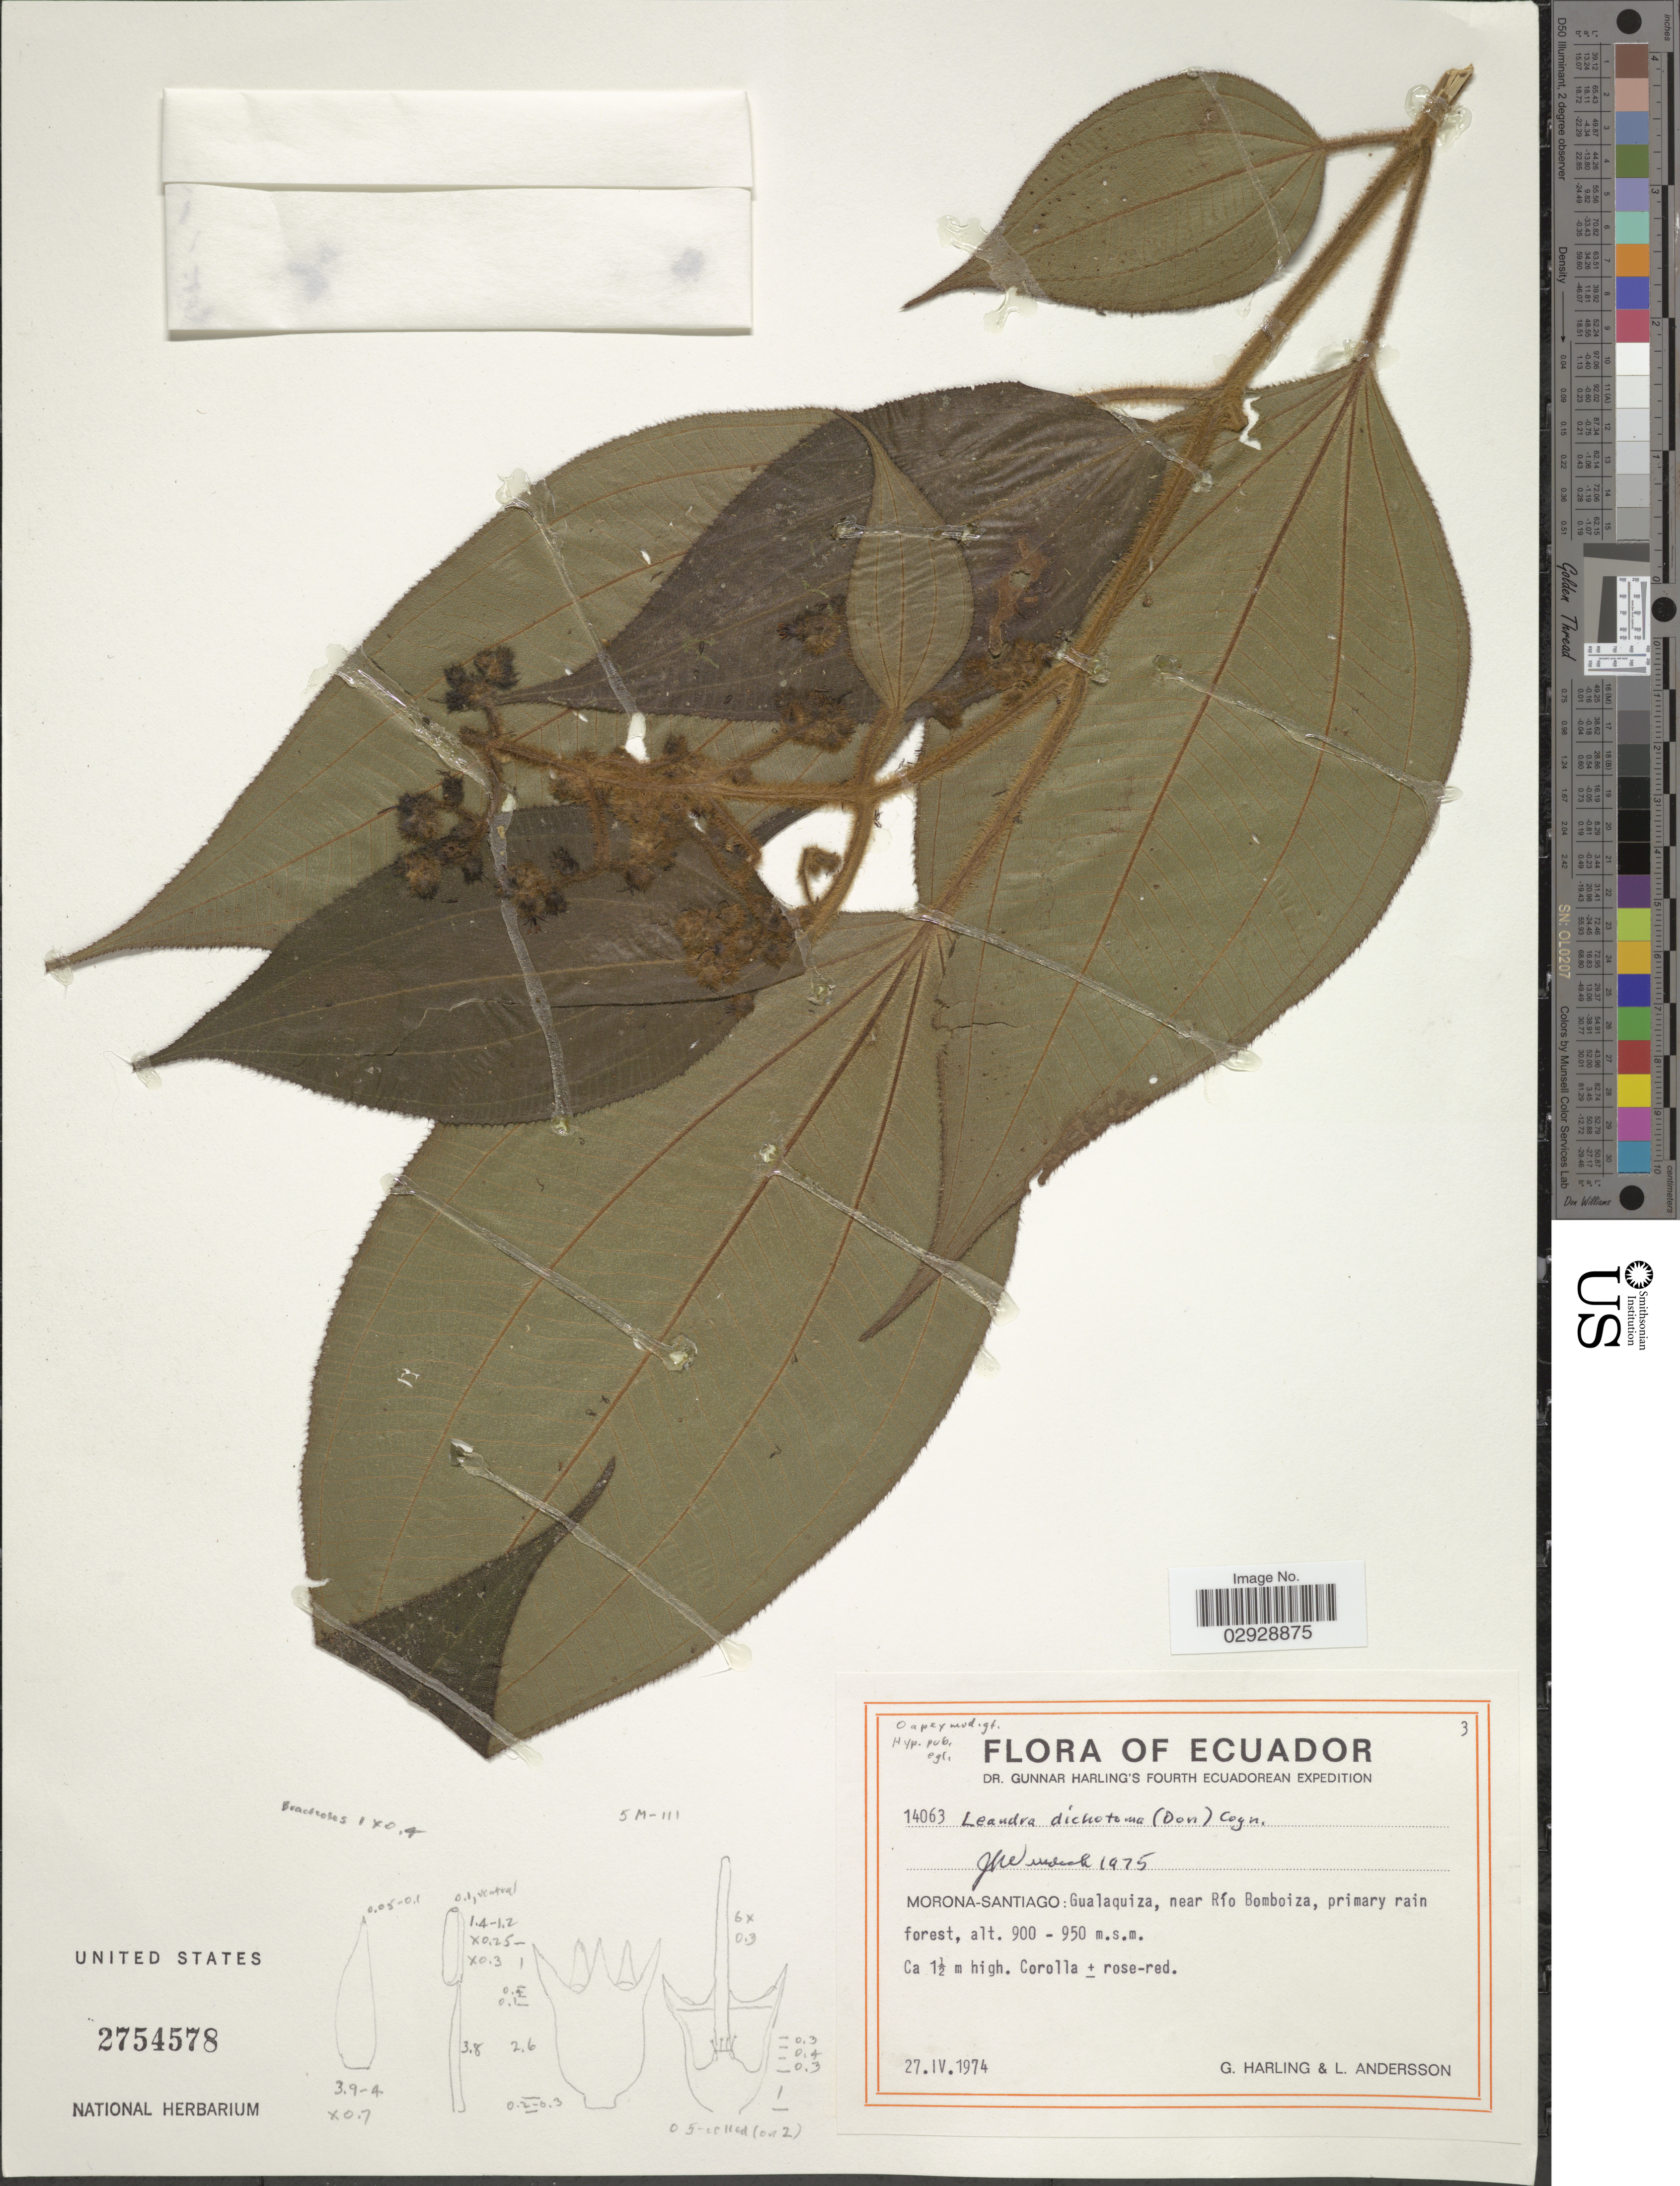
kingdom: Plantae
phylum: Tracheophyta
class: Magnoliopsida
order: Myrtales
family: Melastomataceae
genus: Leandra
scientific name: Leandra dichotoma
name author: (D. Don) Cogn.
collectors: G. Harling & L. Andersson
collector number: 14063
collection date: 1974-04-27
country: Ecuador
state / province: Morona-Santiago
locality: Gualaquiza, near Río Bomboiza.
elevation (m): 900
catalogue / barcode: US 2754578